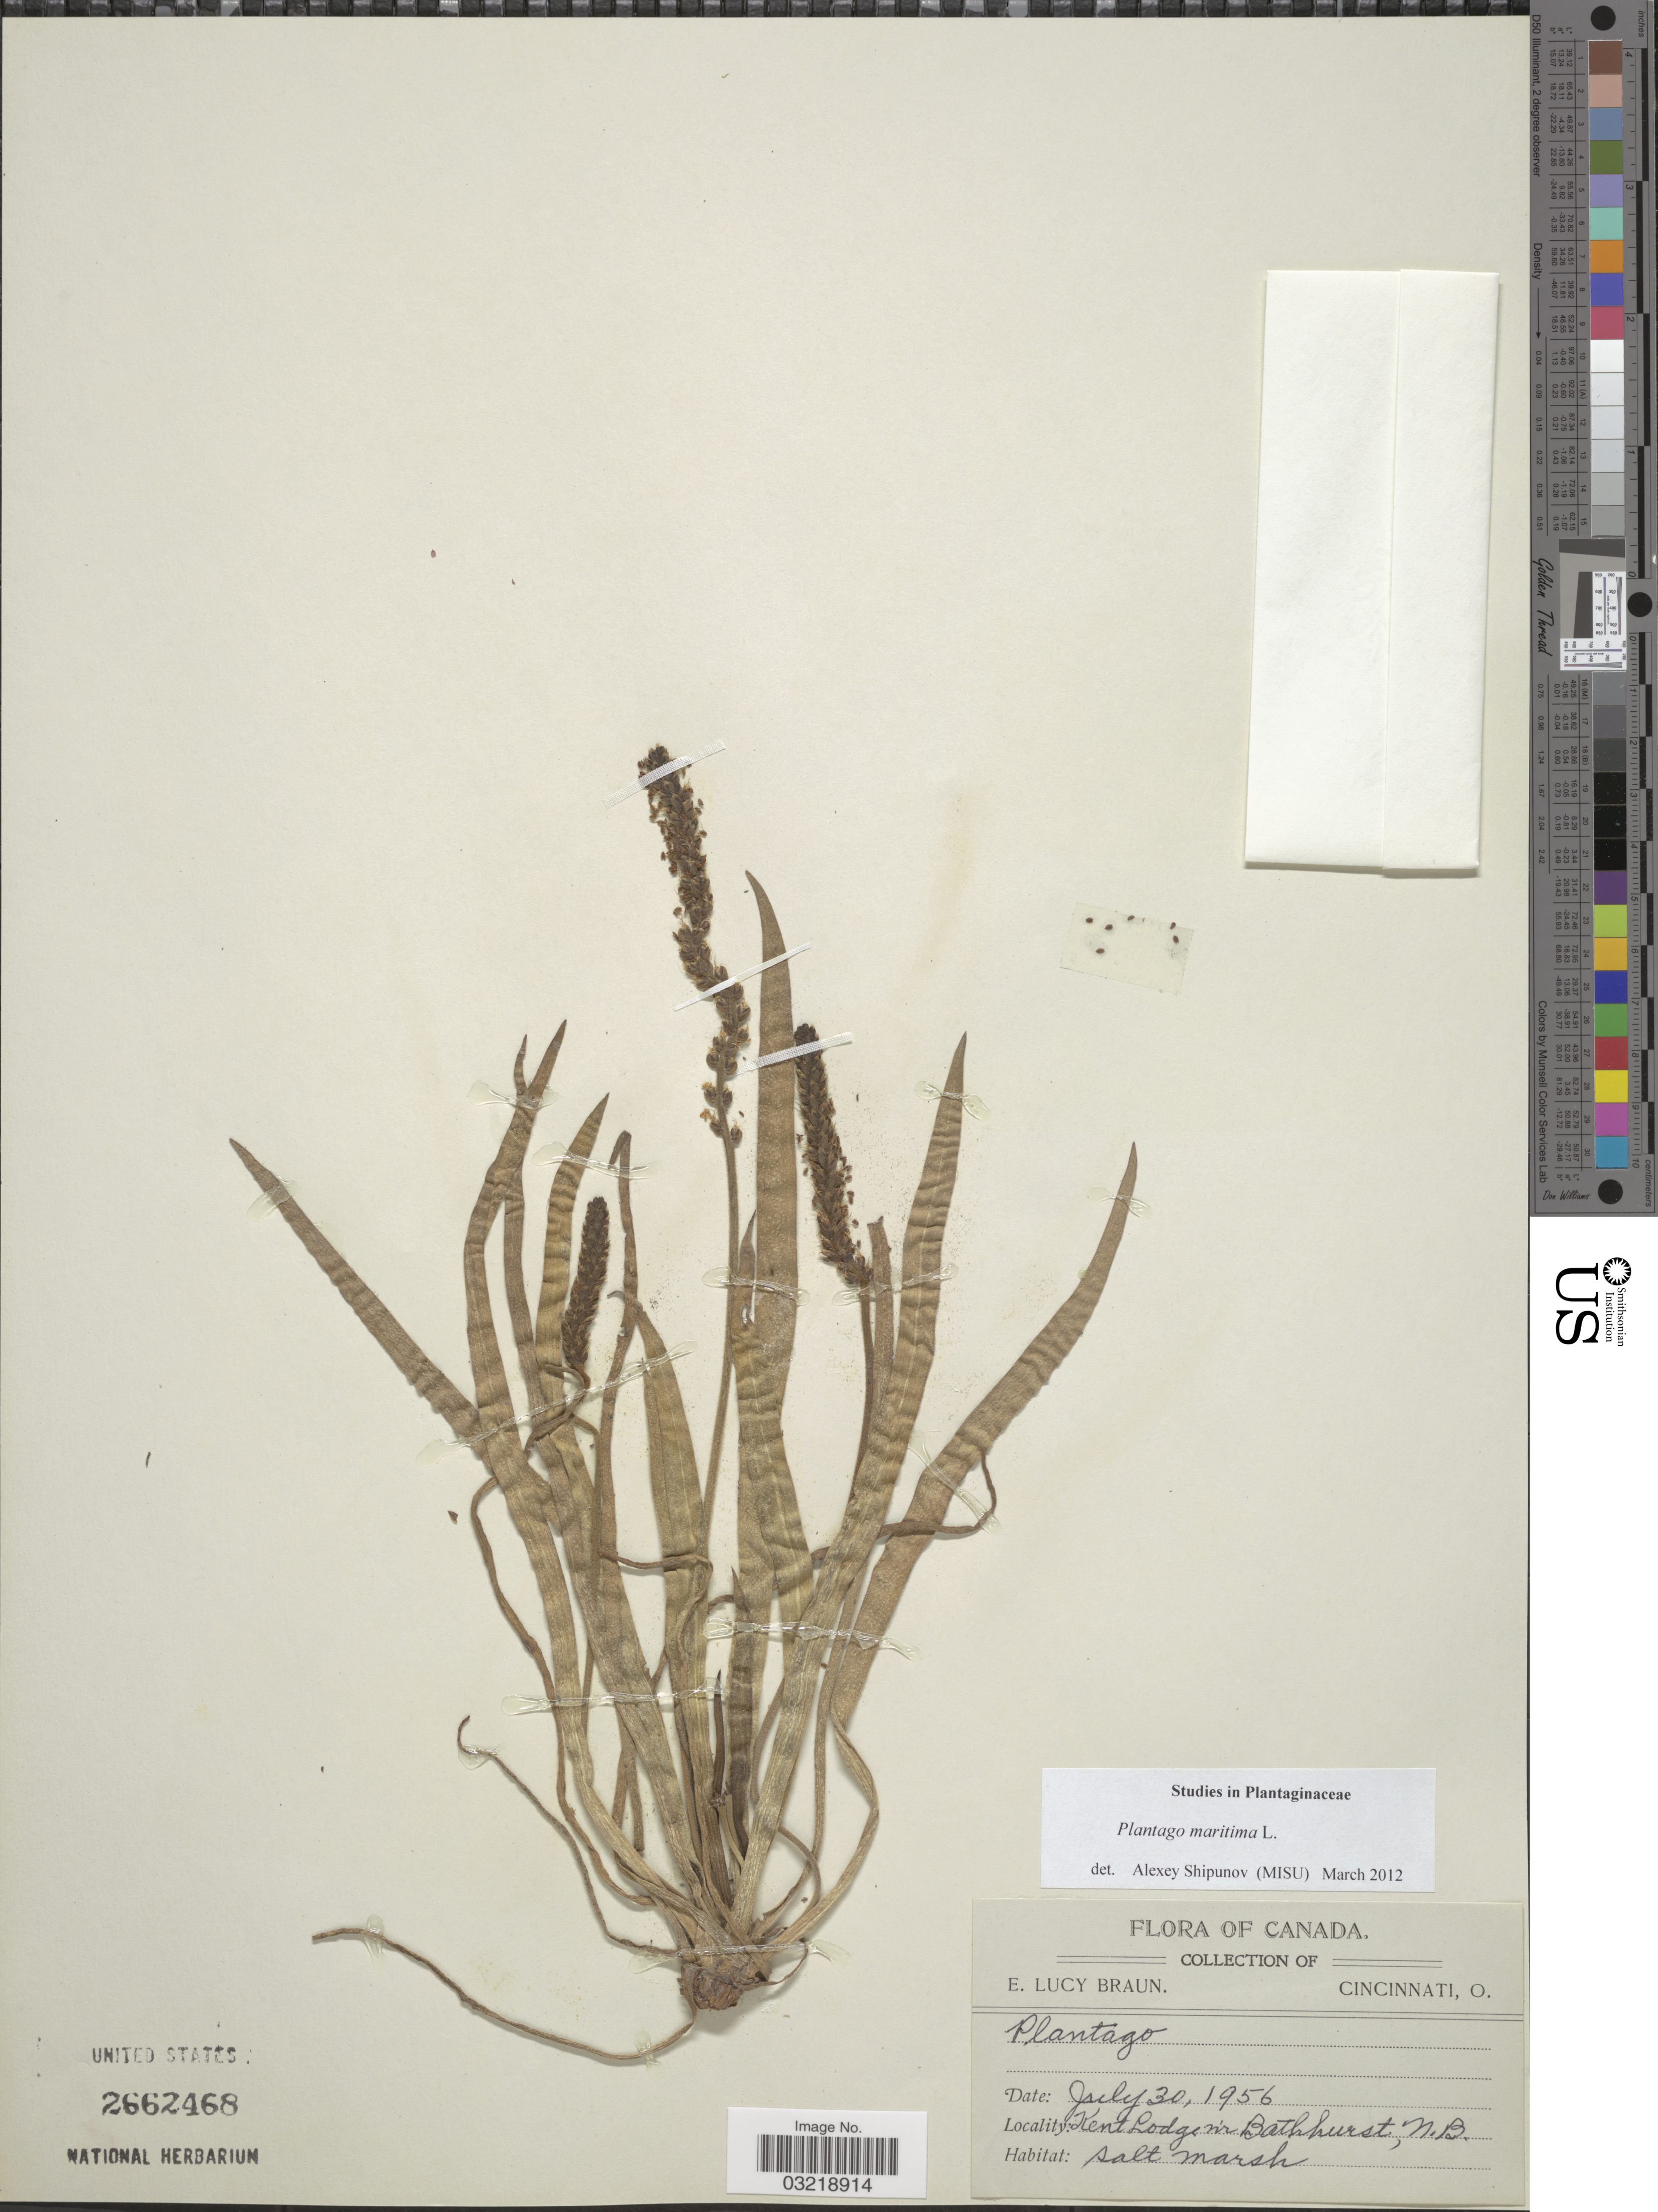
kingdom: Plantae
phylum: Tracheophyta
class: Magnoliopsida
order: Lamiales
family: Plantaginaceae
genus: Plantago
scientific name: Plantago maritima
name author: L.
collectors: E. L. Braun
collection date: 1956-07-30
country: Canada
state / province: New Brunswick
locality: Kent Lodge n'r Bathhurst.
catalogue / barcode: US 2662468